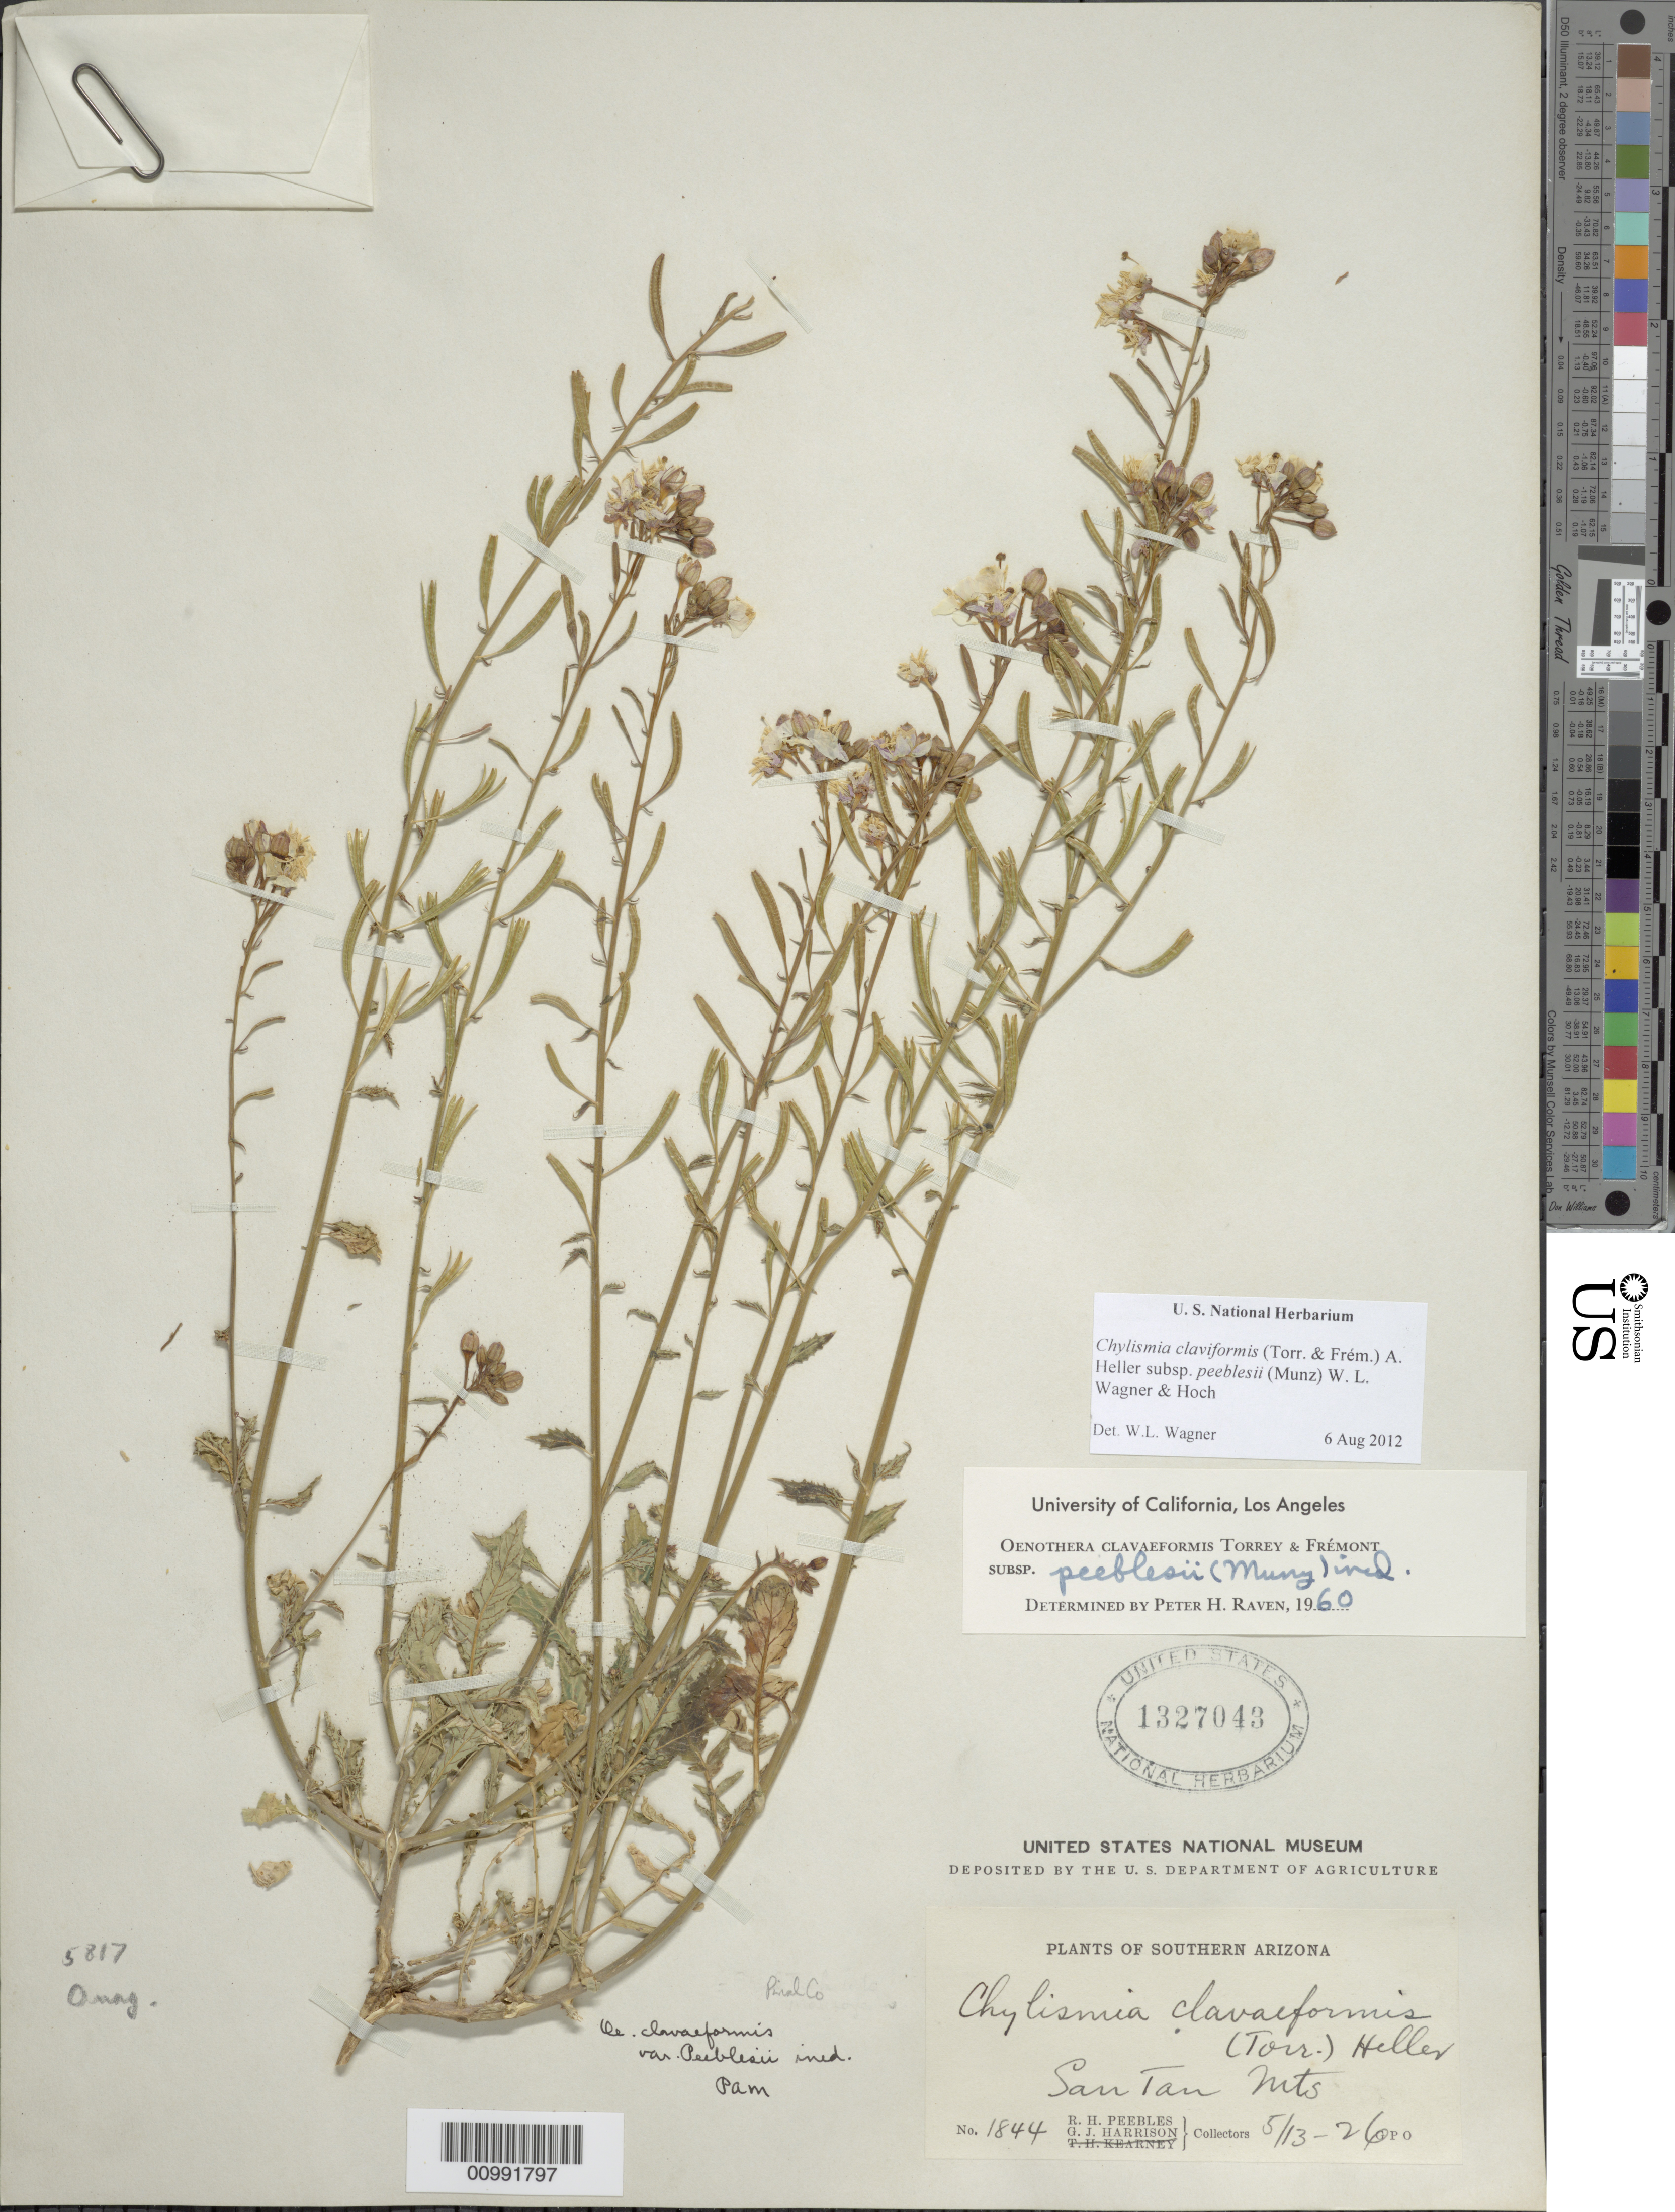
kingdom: Plantae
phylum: Tracheophyta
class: Magnoliopsida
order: Myrtales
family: Onagraceae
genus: Chylismia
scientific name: Chylismia claviformis subsp. peeblesii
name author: (Munz) W.L. Wagner & Hoch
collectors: R. H. Peebles & G. J. Harrison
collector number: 1844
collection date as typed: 13 May 1926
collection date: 1926-05-13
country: United States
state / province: Arizona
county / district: Pinal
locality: San Tan Mountains.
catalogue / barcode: US 1327043